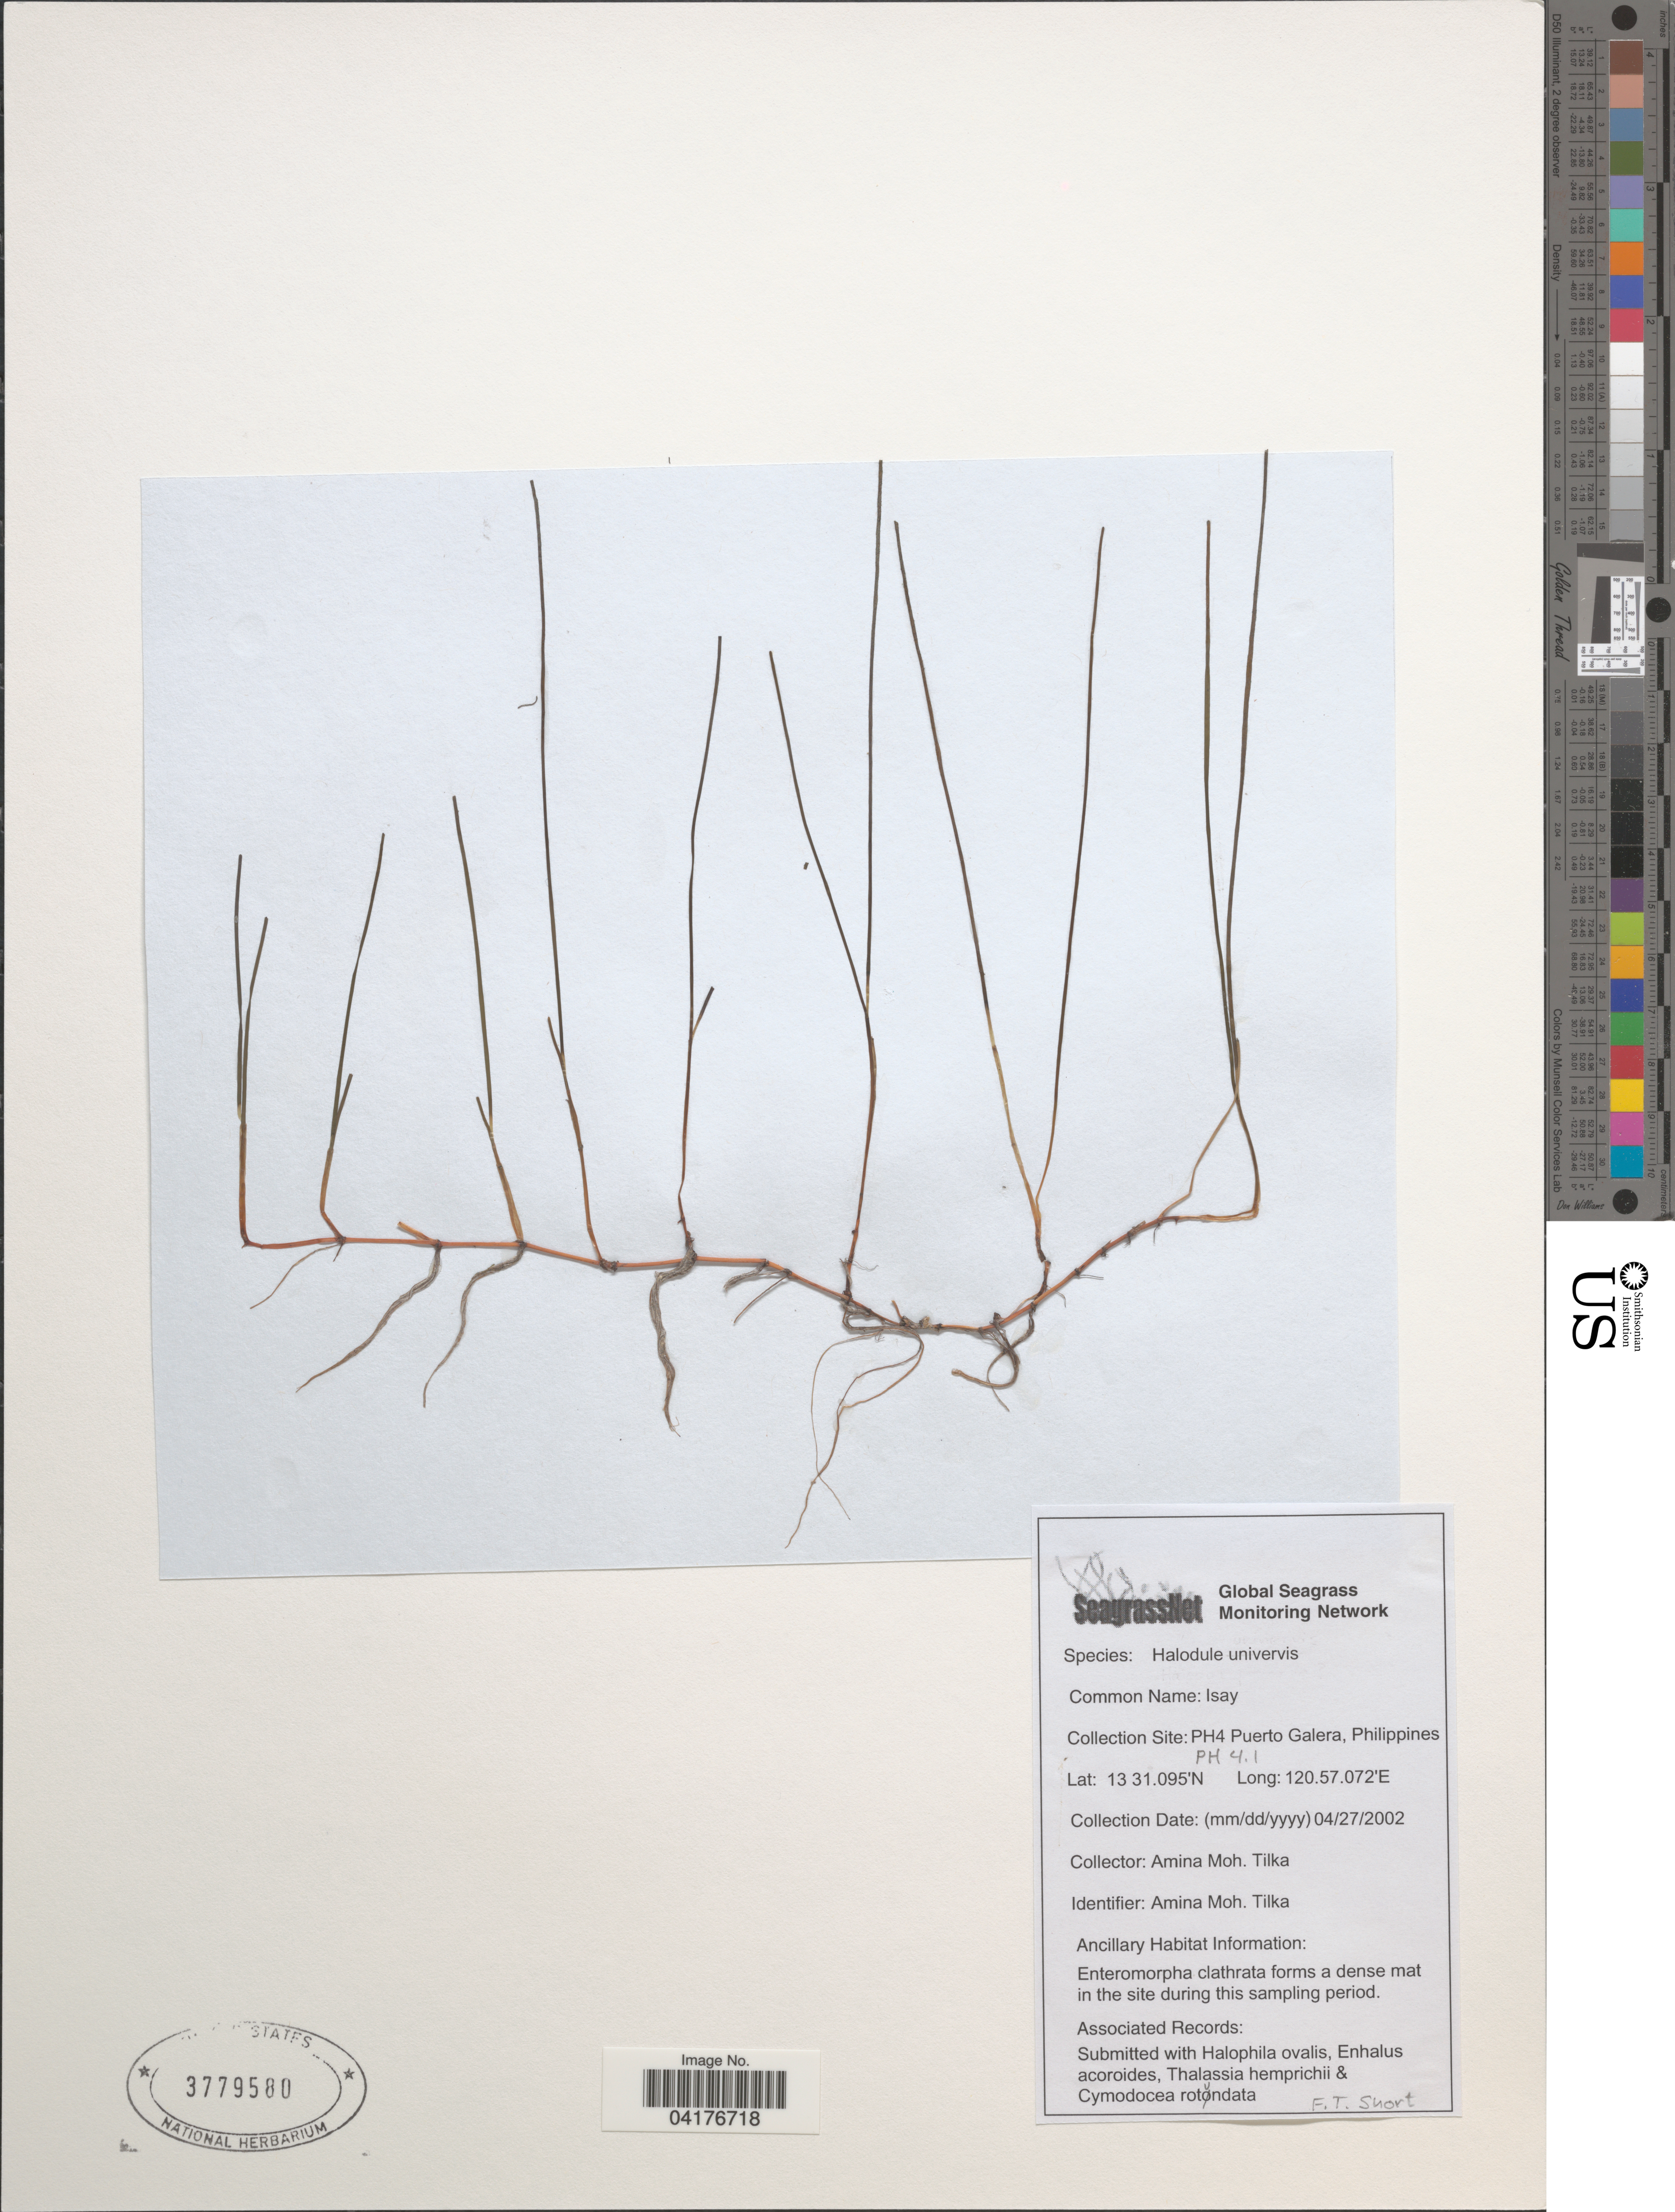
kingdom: Plantae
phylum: Tracheophyta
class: Liliopsida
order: Alismatales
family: Cymodoceaceae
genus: Halodule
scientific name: Halodule uninervis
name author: (Forssk.) Asch.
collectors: A. Tilka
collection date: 2002-04-27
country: Philippines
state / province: Mimaropa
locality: PH4.1 Puerto Galera.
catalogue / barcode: US 3779580